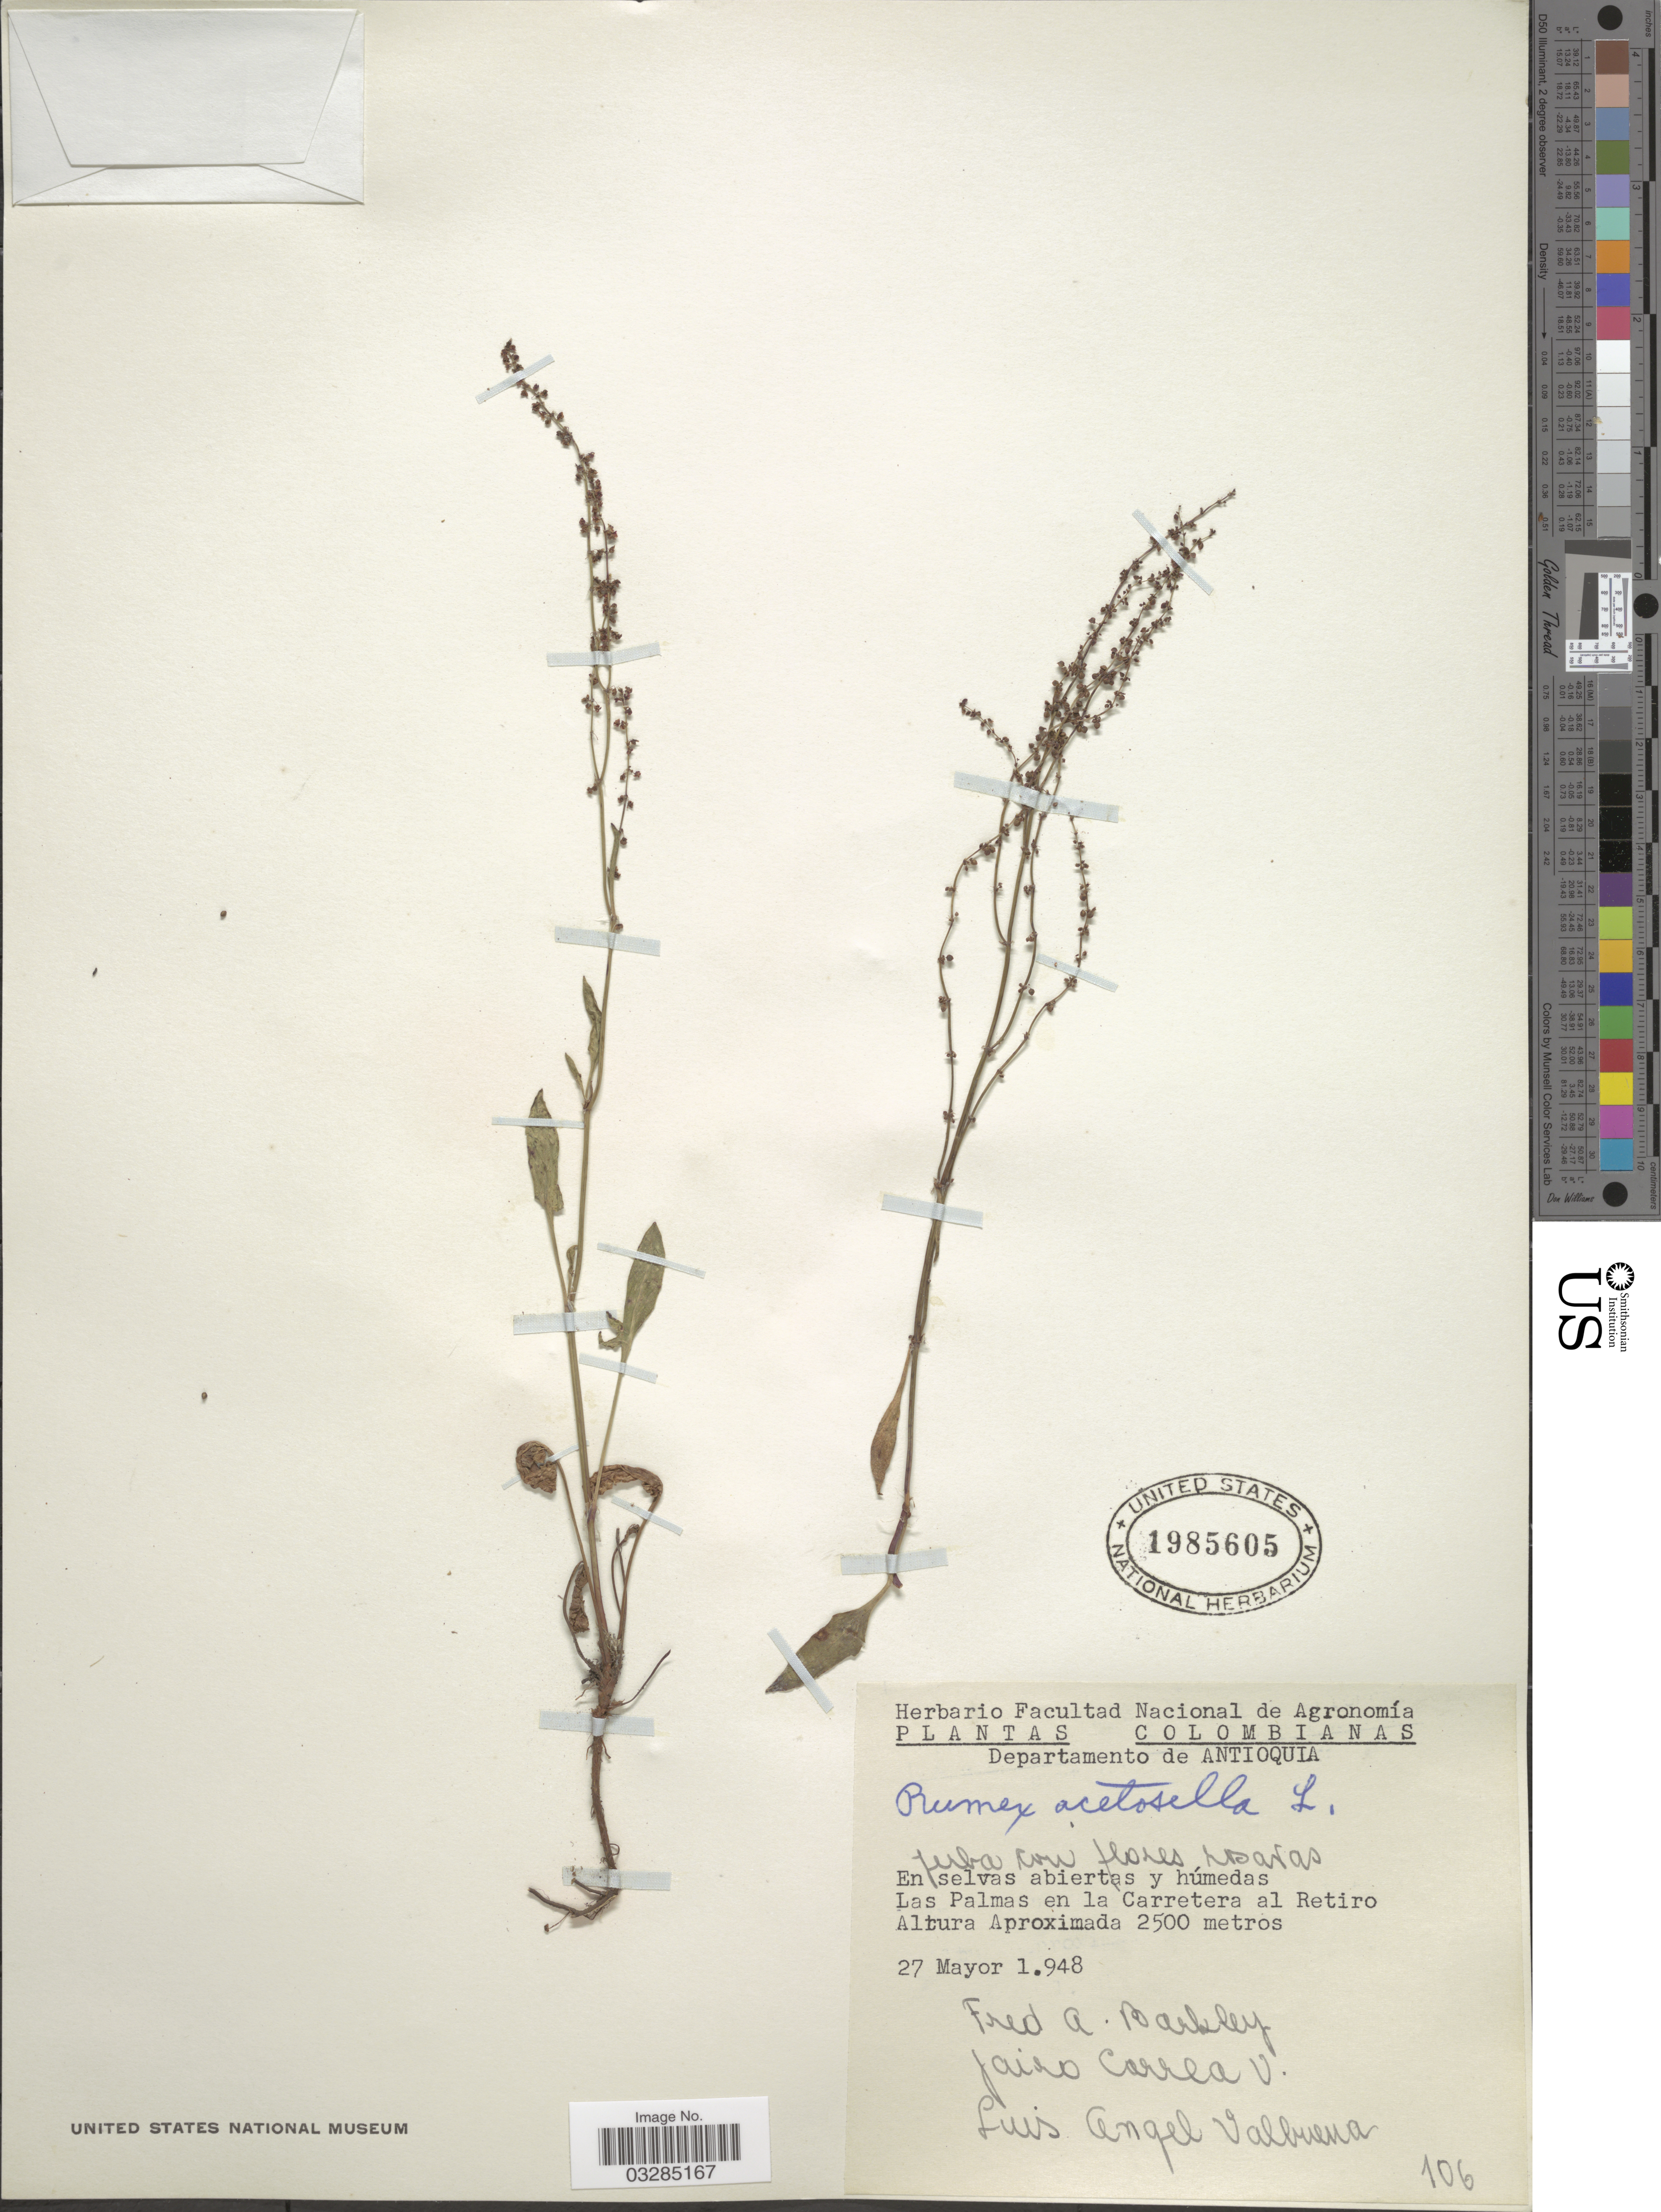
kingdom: Plantae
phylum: Tracheophyta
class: Magnoliopsida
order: Caryophyllales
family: Polygonaceae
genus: Rumex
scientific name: Rumex acetosella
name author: L.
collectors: F. Bartley, J. Carrea & L. Valbuena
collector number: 106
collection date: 1948-05-27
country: Colombia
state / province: Antioquia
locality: En selvas abiertas y húmedas. Las Palmas en la Carretera al Retiro.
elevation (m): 2500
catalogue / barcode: US 1985605